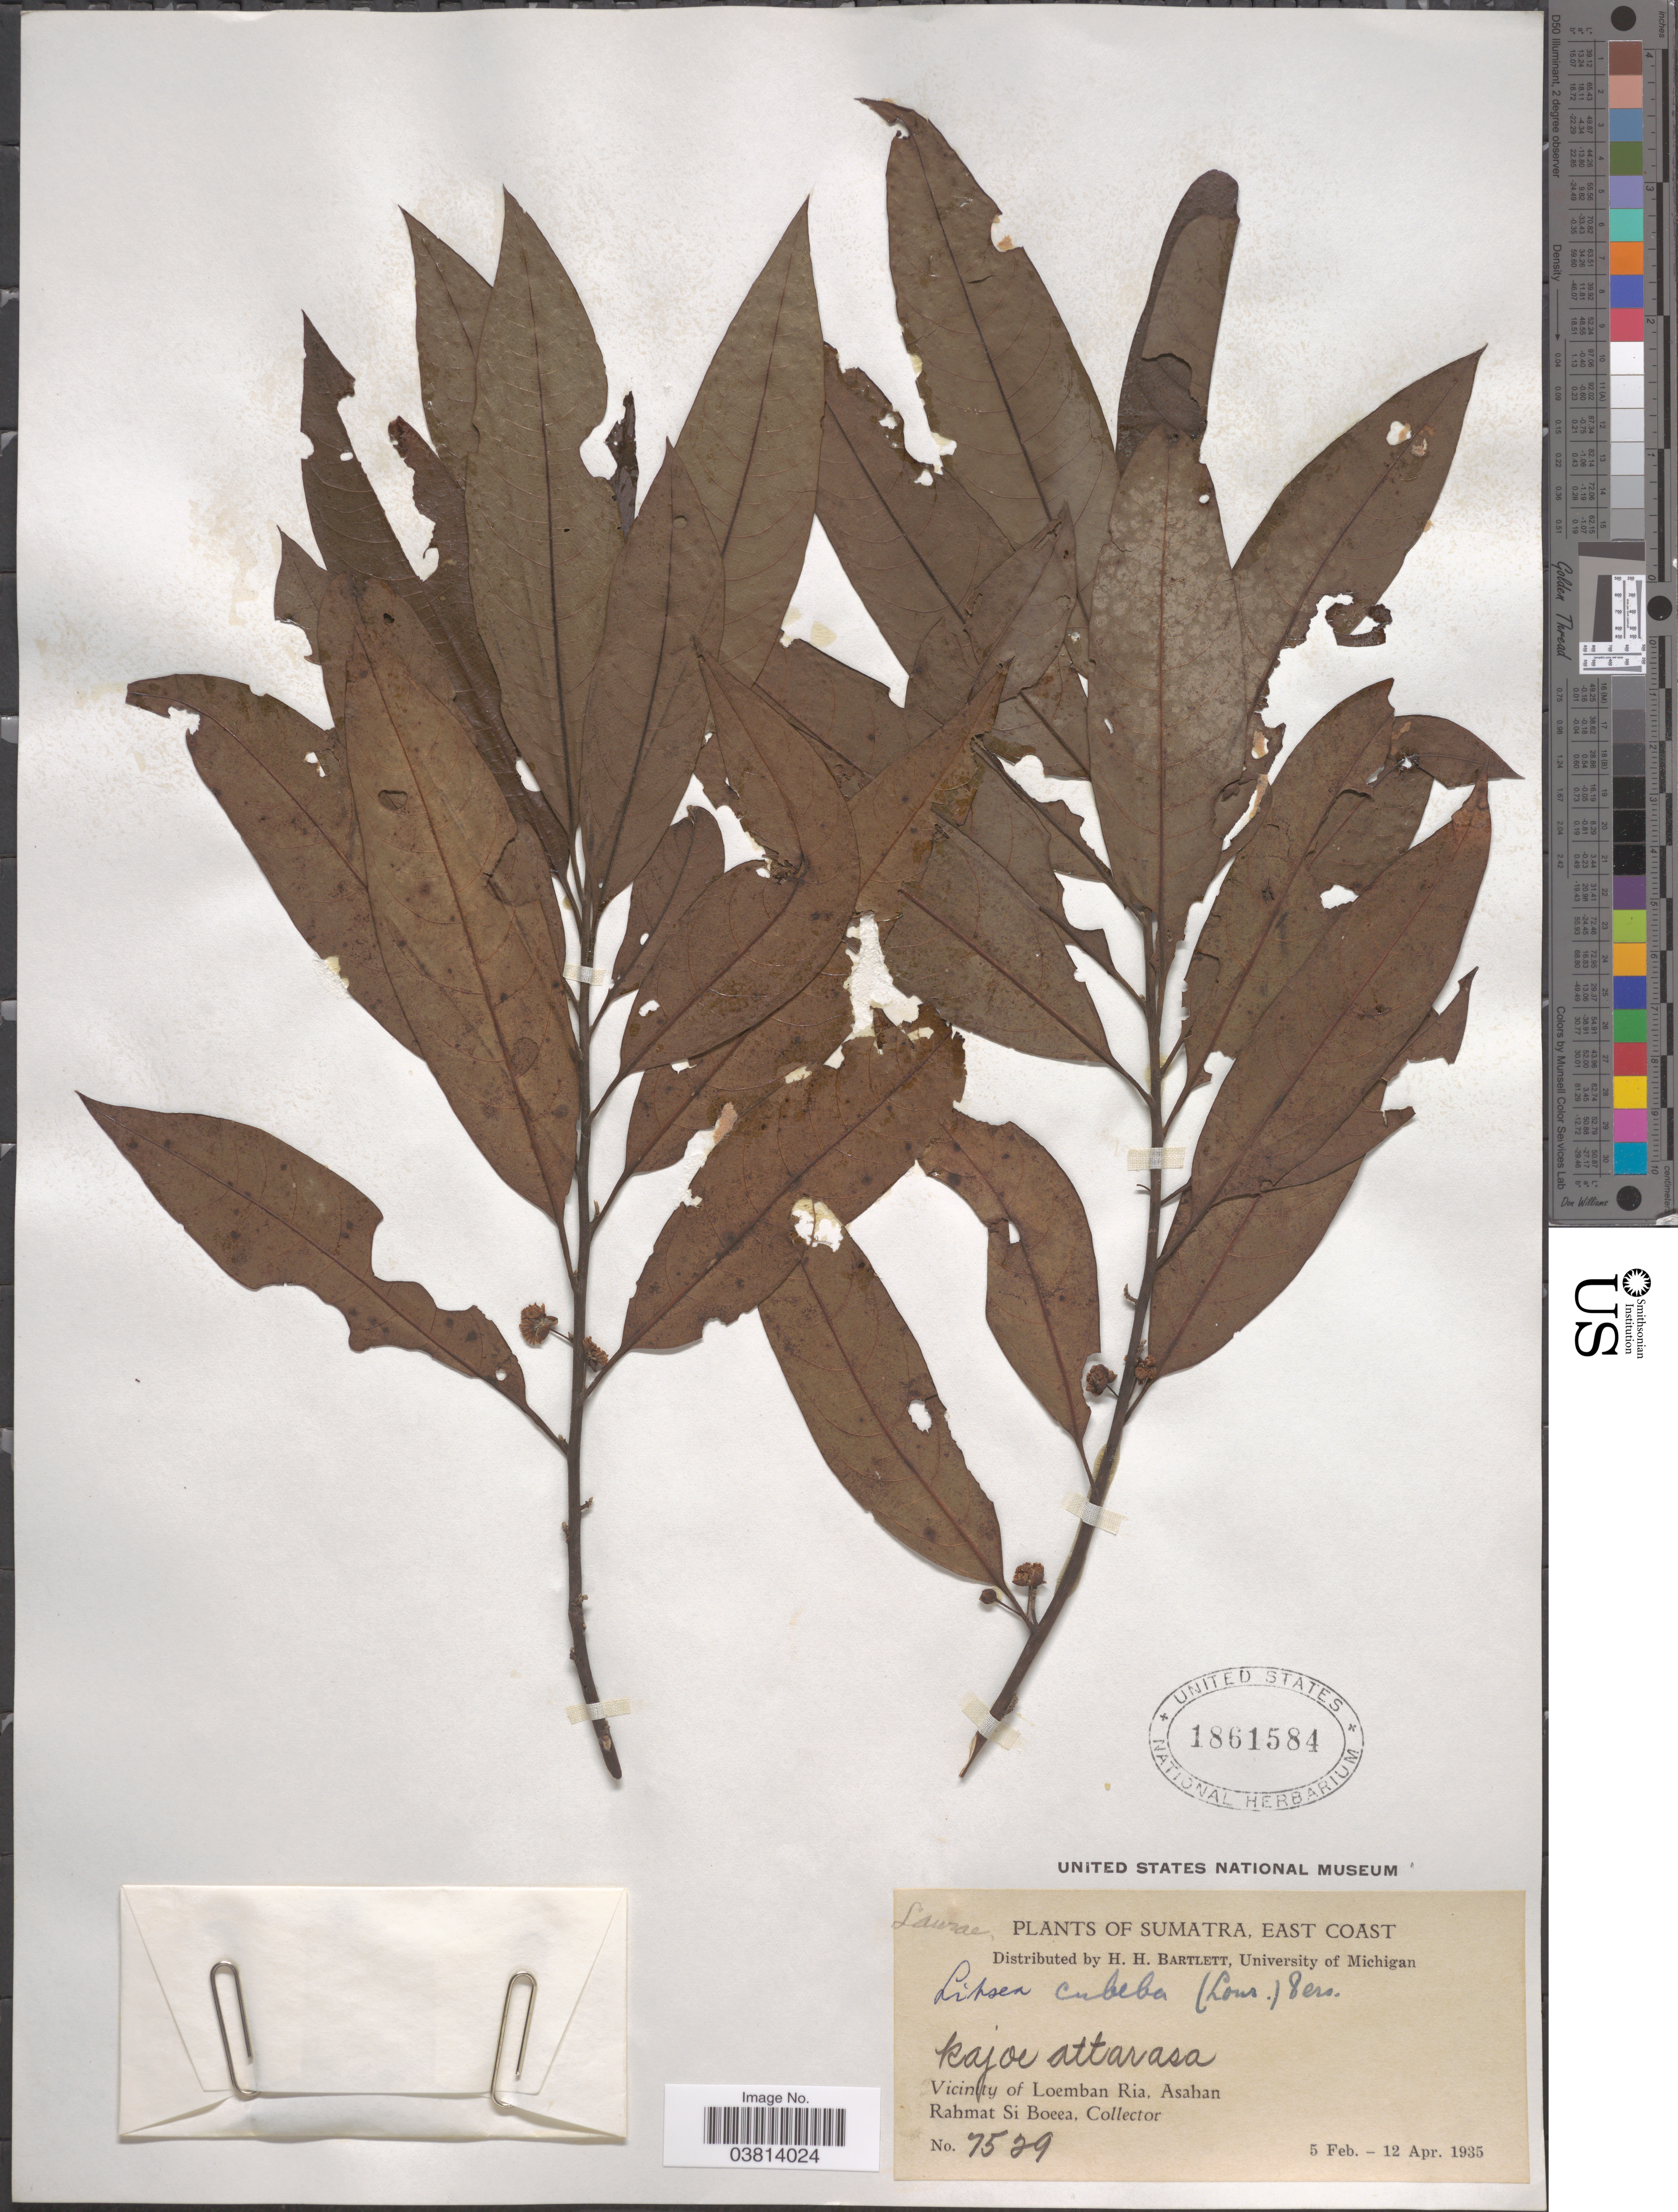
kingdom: Plantae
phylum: Tracheophyta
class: Magnoliopsida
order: Laurales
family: Lauraceae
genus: Litsea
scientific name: Litsea cubeba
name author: (Lour.) Pers.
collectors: Rahmat Si Boeea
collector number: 7529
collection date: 1935-02-05/1935-04-12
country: Indonesia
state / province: Sumatra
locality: East Coast. Vicinity of Loemban Ria, Asahan.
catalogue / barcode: US 1861584